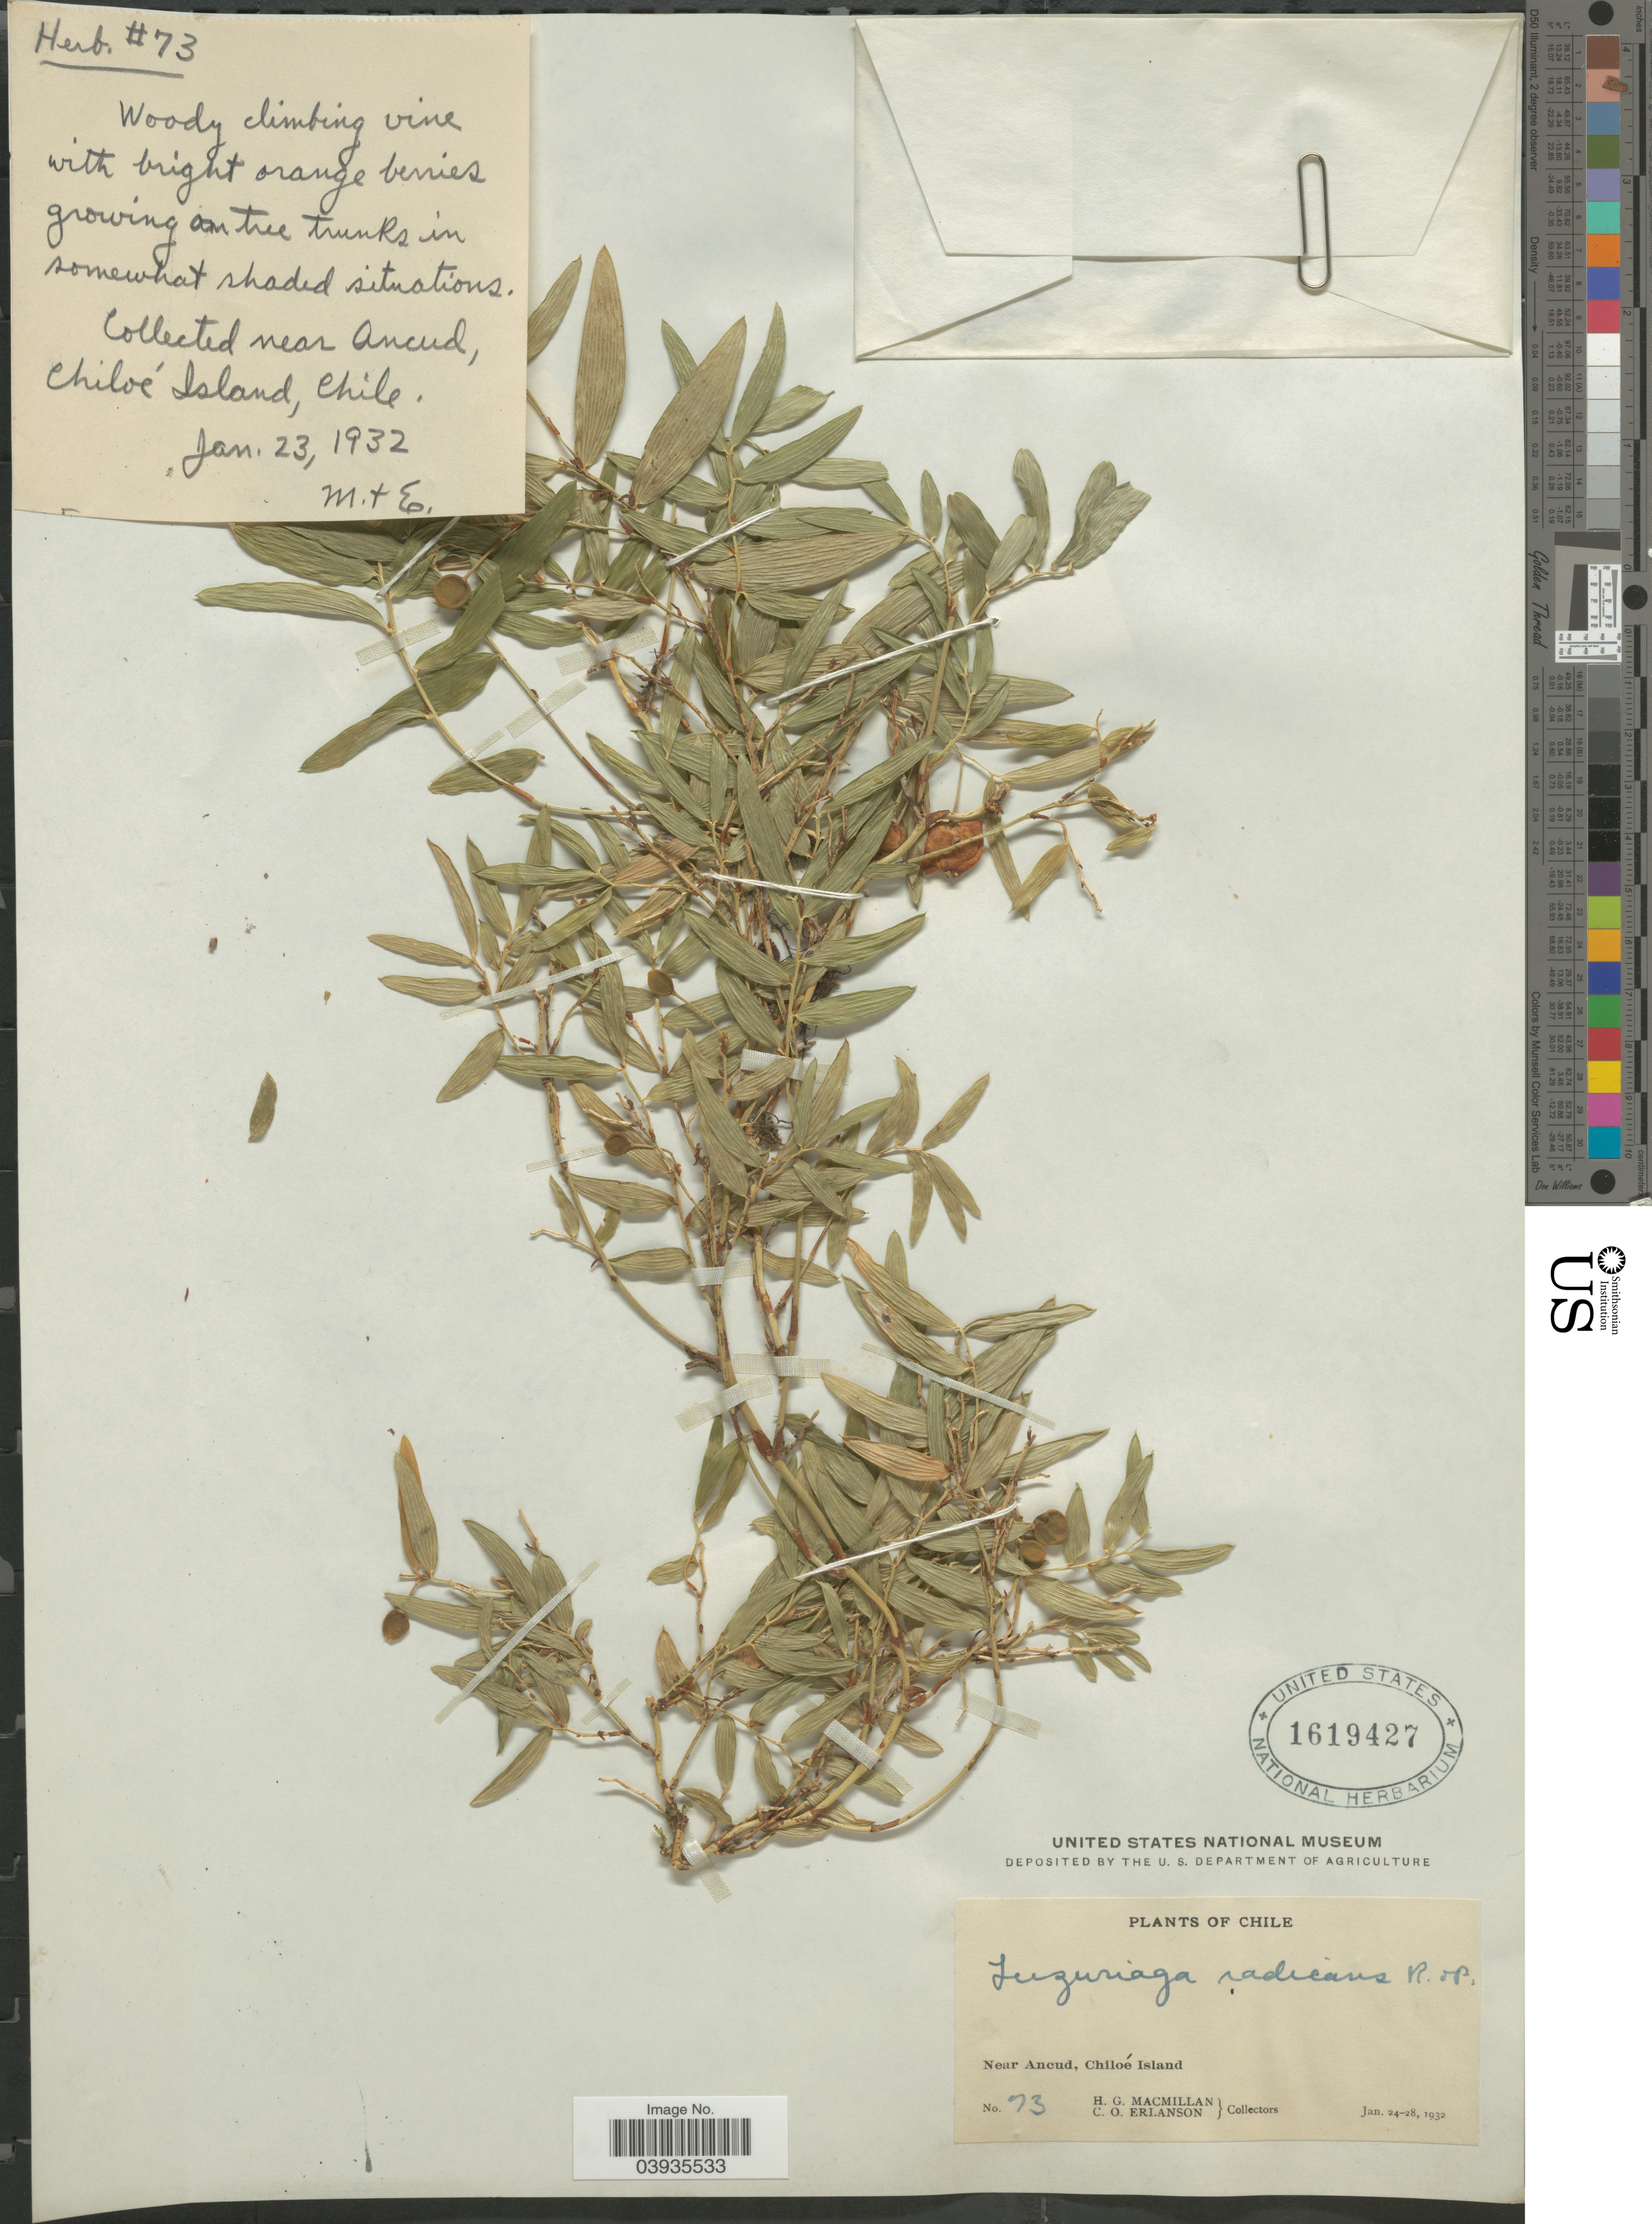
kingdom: Plantae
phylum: Tracheophyta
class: Liliopsida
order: Liliales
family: Alstroemeriaceae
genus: Luzuriaga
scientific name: Luzuriaga radicans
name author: Ruiz & Pav.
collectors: H. MacMillan & C. O. Erlanson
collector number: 73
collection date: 1932-01-23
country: Chile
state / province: Arica y Parinacota (XV)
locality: Near Ancud, Chiloé Island.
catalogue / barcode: US 1619427